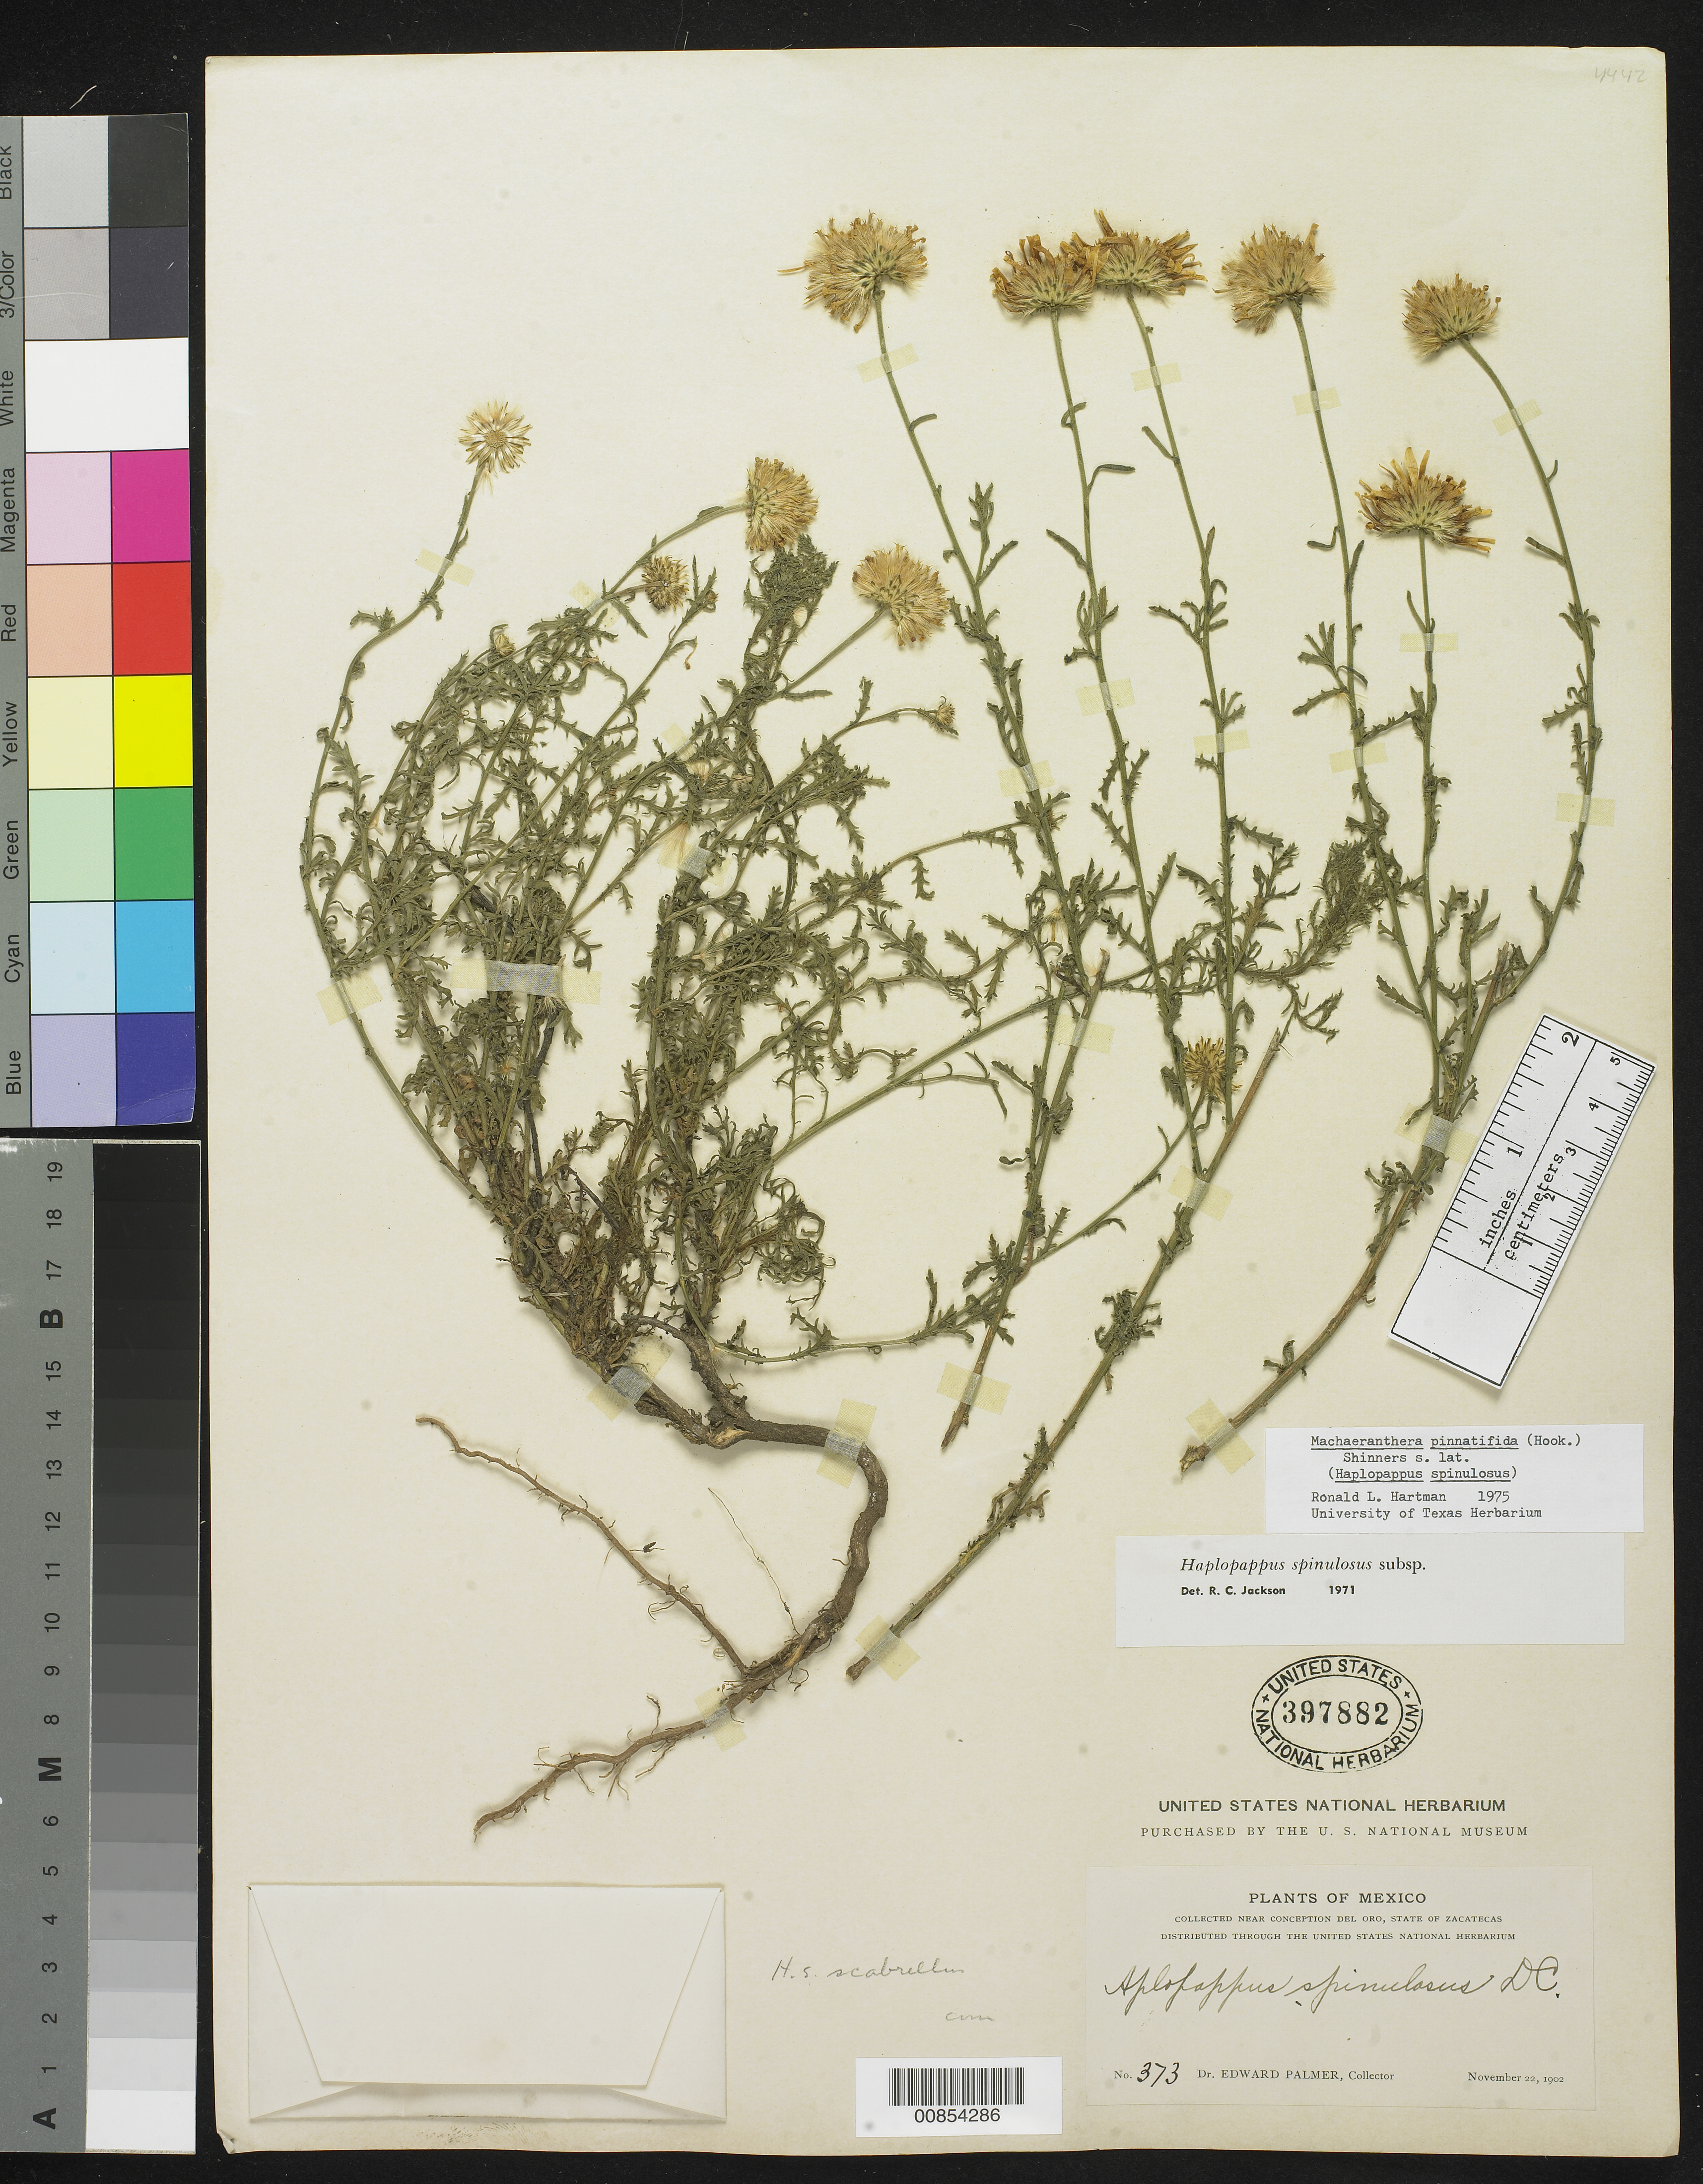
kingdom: Plantae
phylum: Tracheophyta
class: Magnoliopsida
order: Asterales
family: Asteraceae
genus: Machaeranthera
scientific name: Machaeranthera pinnatifida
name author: (Hook.) Shinners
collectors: E. Palmer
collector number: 373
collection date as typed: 22 Nov 1902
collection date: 1902-11-22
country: Mexico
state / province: Zacatecas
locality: Near Concepción del Oro, Zacatecas.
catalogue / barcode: US 397882